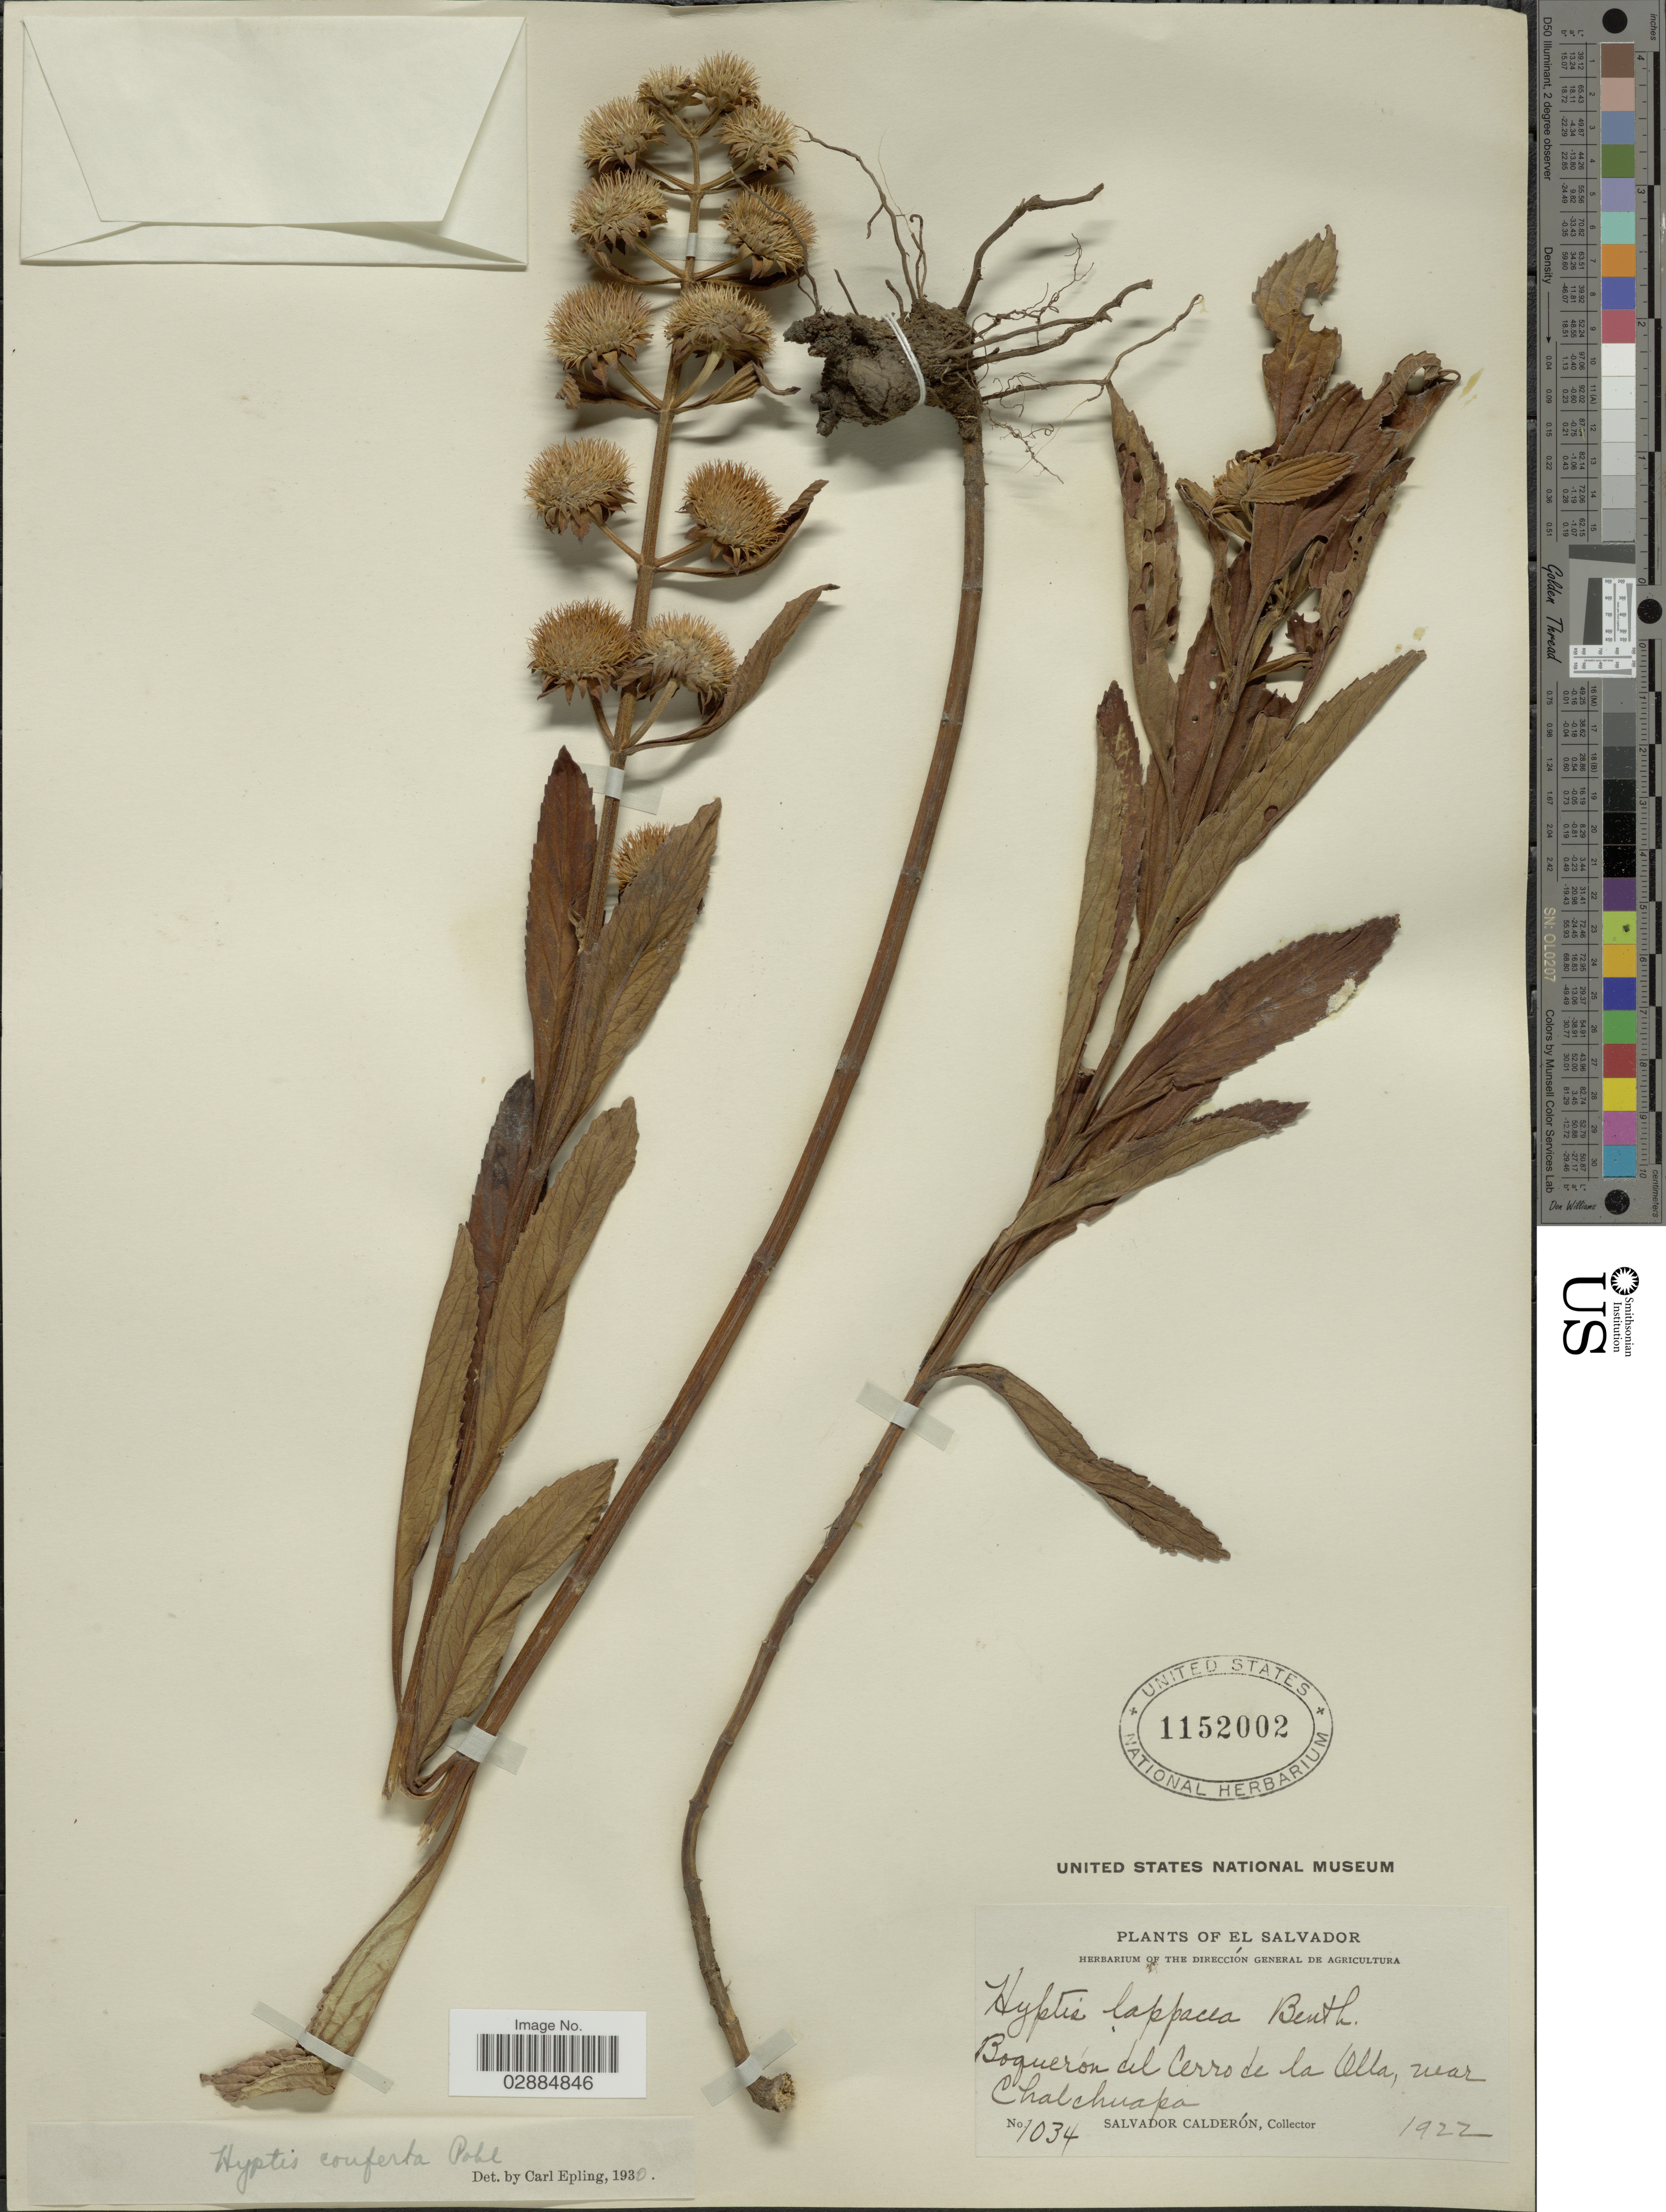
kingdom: Plantae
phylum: Tracheophyta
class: Magnoliopsida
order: Lamiales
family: Lamiaceae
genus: Hyptis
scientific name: Hyptis conferta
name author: Pohl ex Benth.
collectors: S. Calderón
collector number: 1034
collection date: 1922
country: El Salvador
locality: Boqueron del Cerro de la Olla, near Chalchuapa.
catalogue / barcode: US 1152002